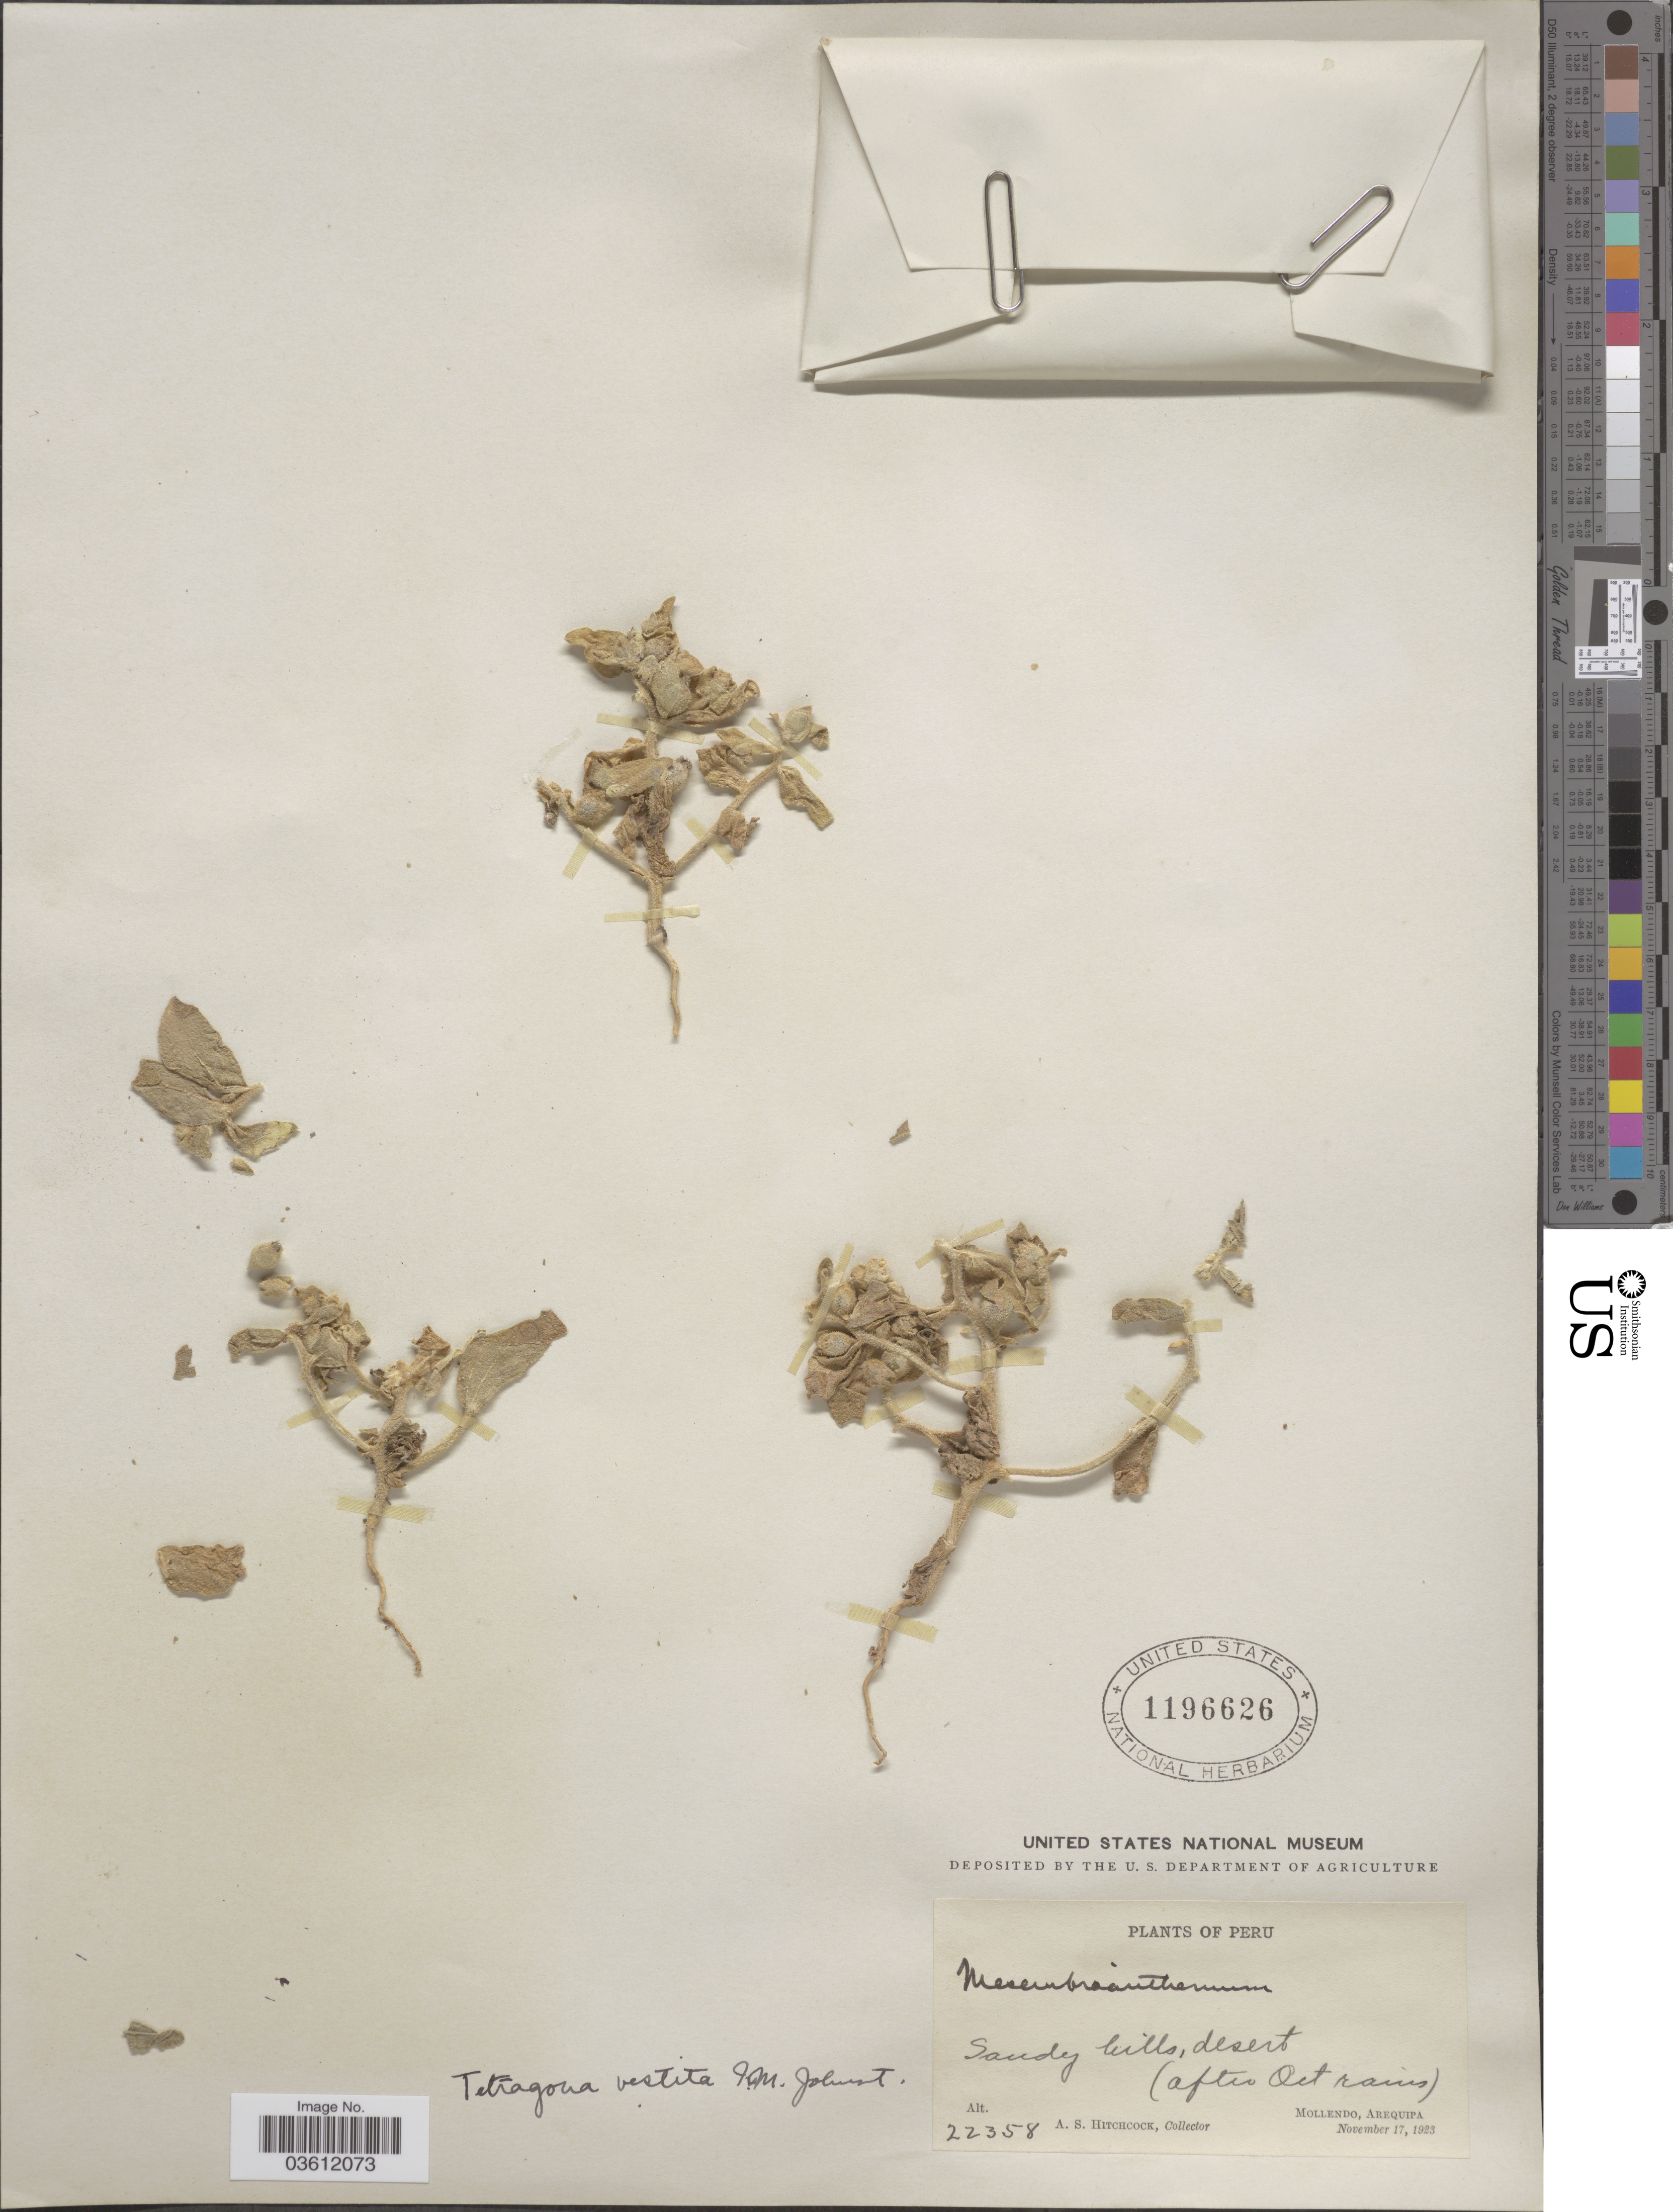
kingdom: Plantae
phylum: Tracheophyta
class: Magnoliopsida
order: Caryophyllales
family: Aizoaceae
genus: Tetragonia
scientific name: Tetragonia vestita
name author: I.M. Johnst.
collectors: A. S. Hitchcock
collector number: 22358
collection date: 1923-11-17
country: Peru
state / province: Arequipa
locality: Sandy hills, desert. Mollendo.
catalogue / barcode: US 1196626